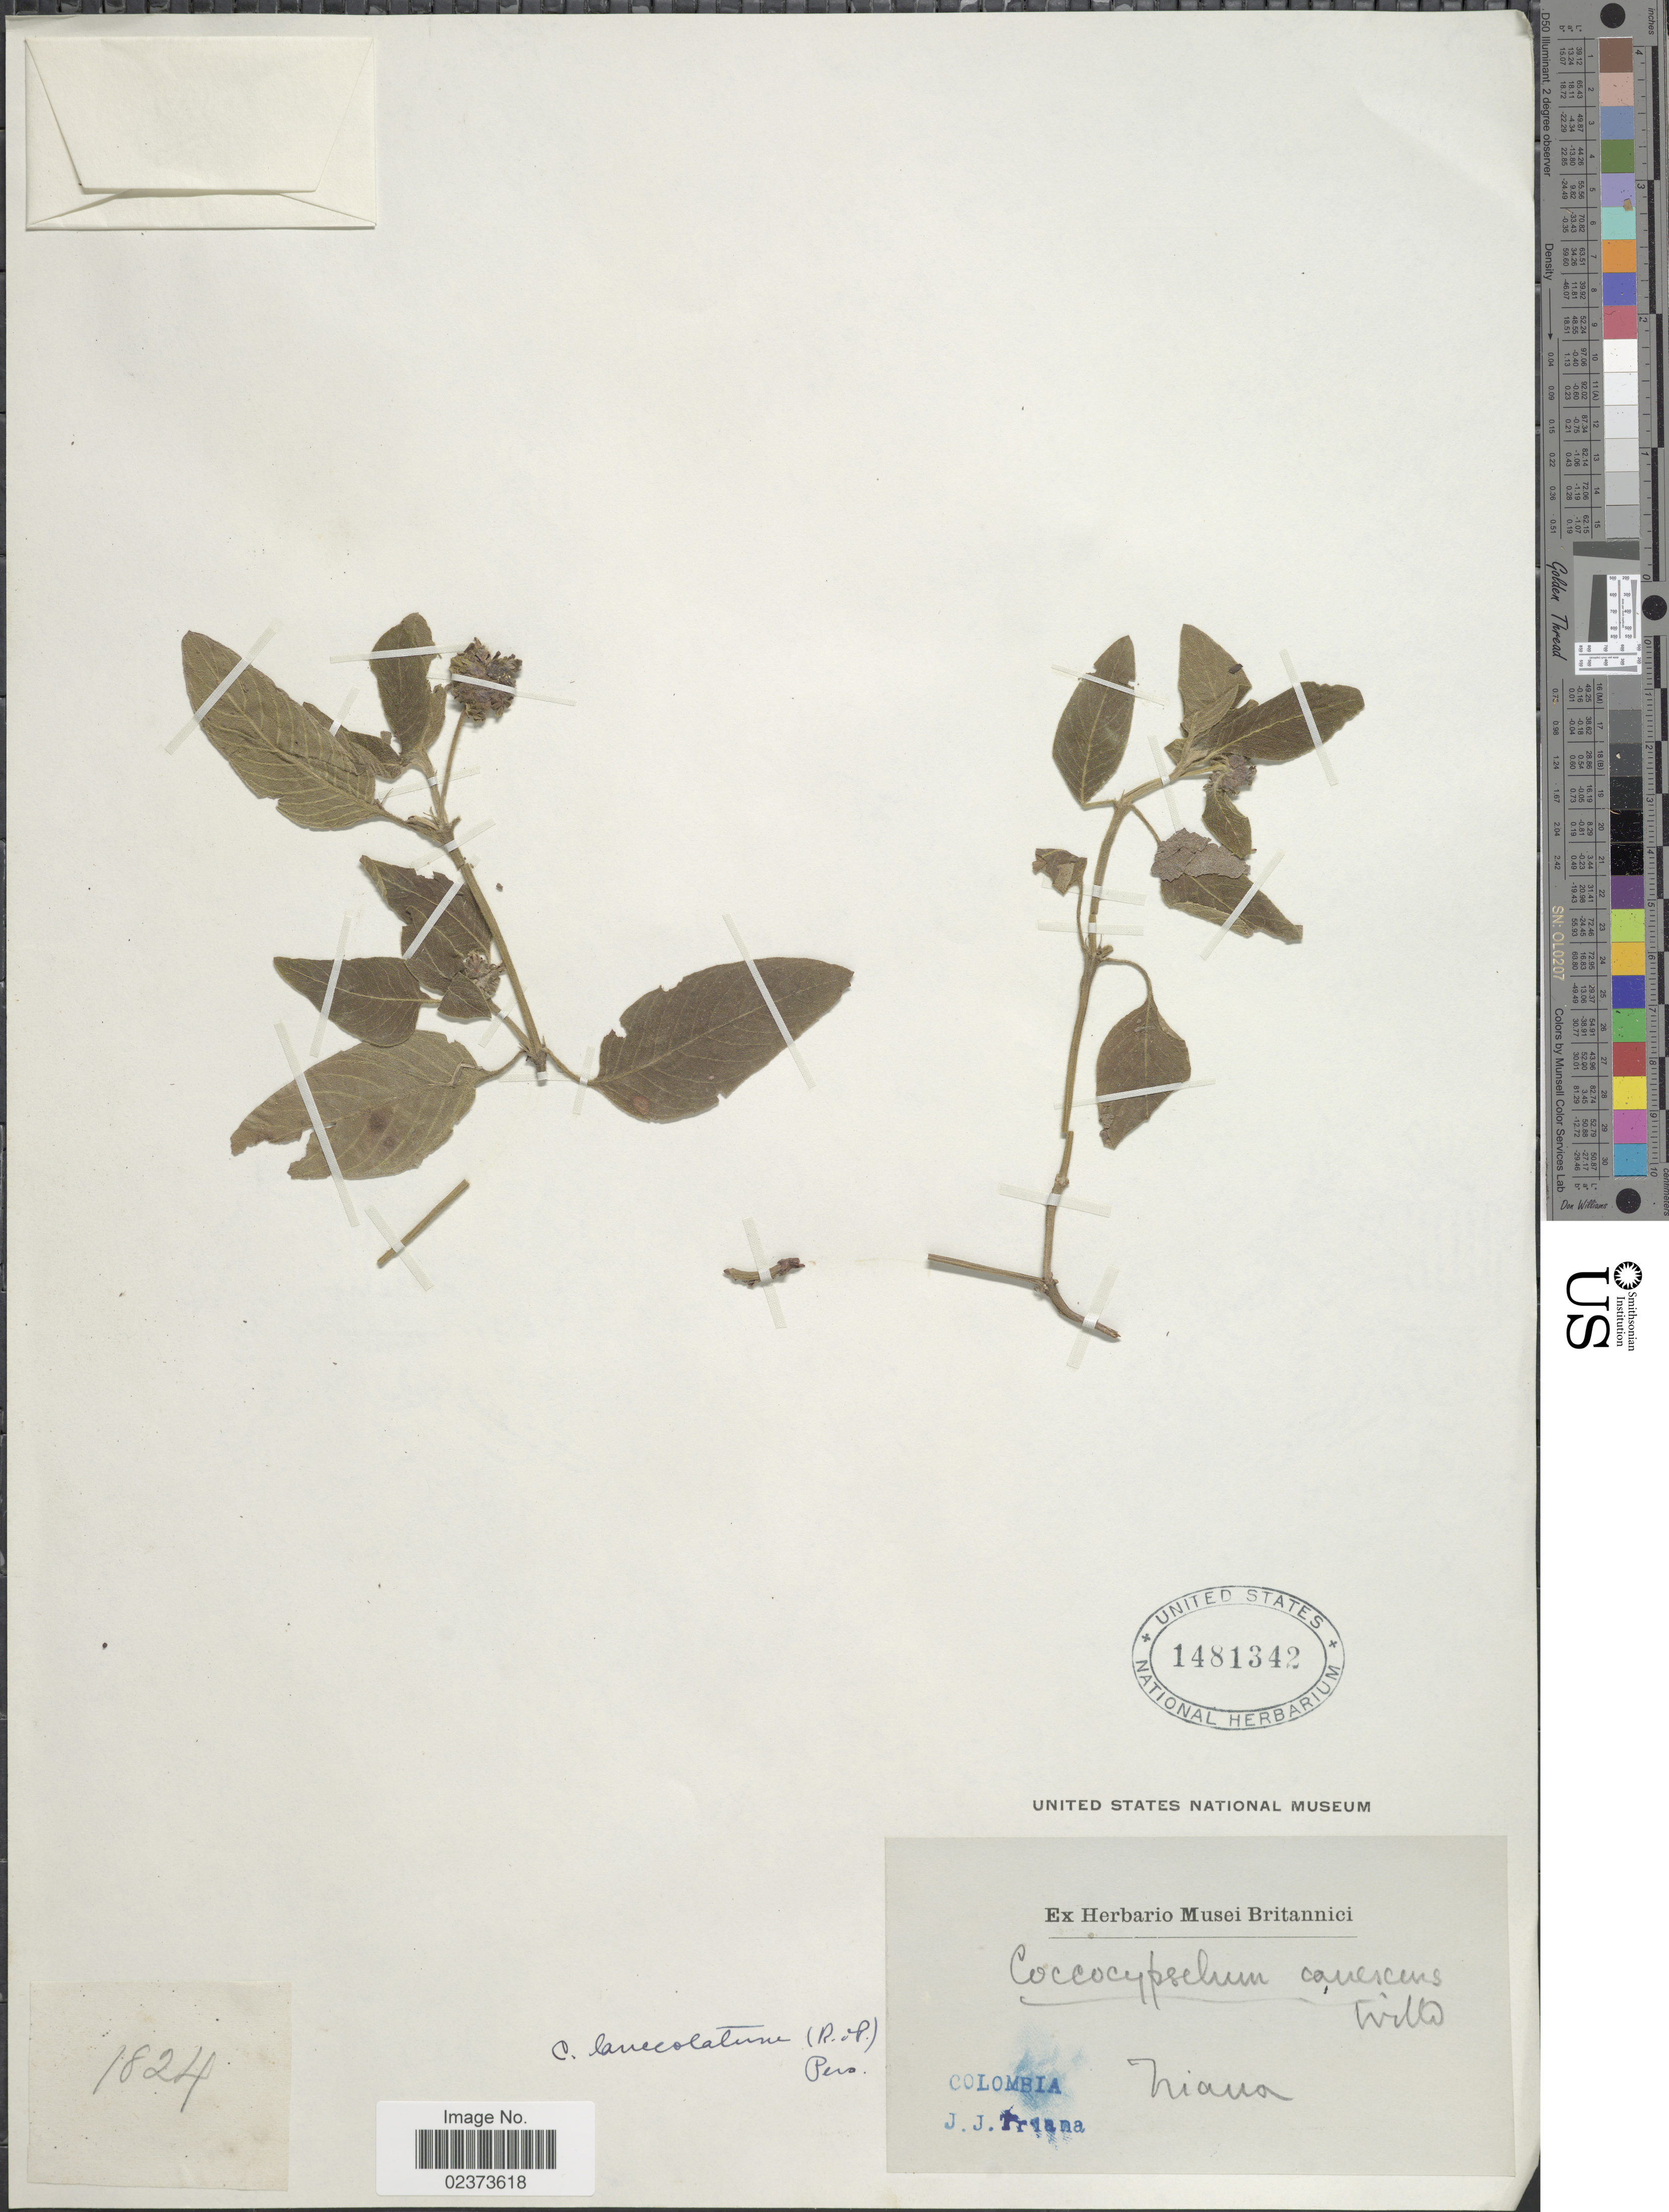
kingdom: Plantae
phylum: Tracheophyta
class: Magnoliopsida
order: Gentianales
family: Rubiaceae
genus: Coccocypselum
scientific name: Coccocypselum lanceolatum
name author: (Ruiz & Pav.) Pers.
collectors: J. J. Triana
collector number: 1824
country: Colombia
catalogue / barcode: US 1481342